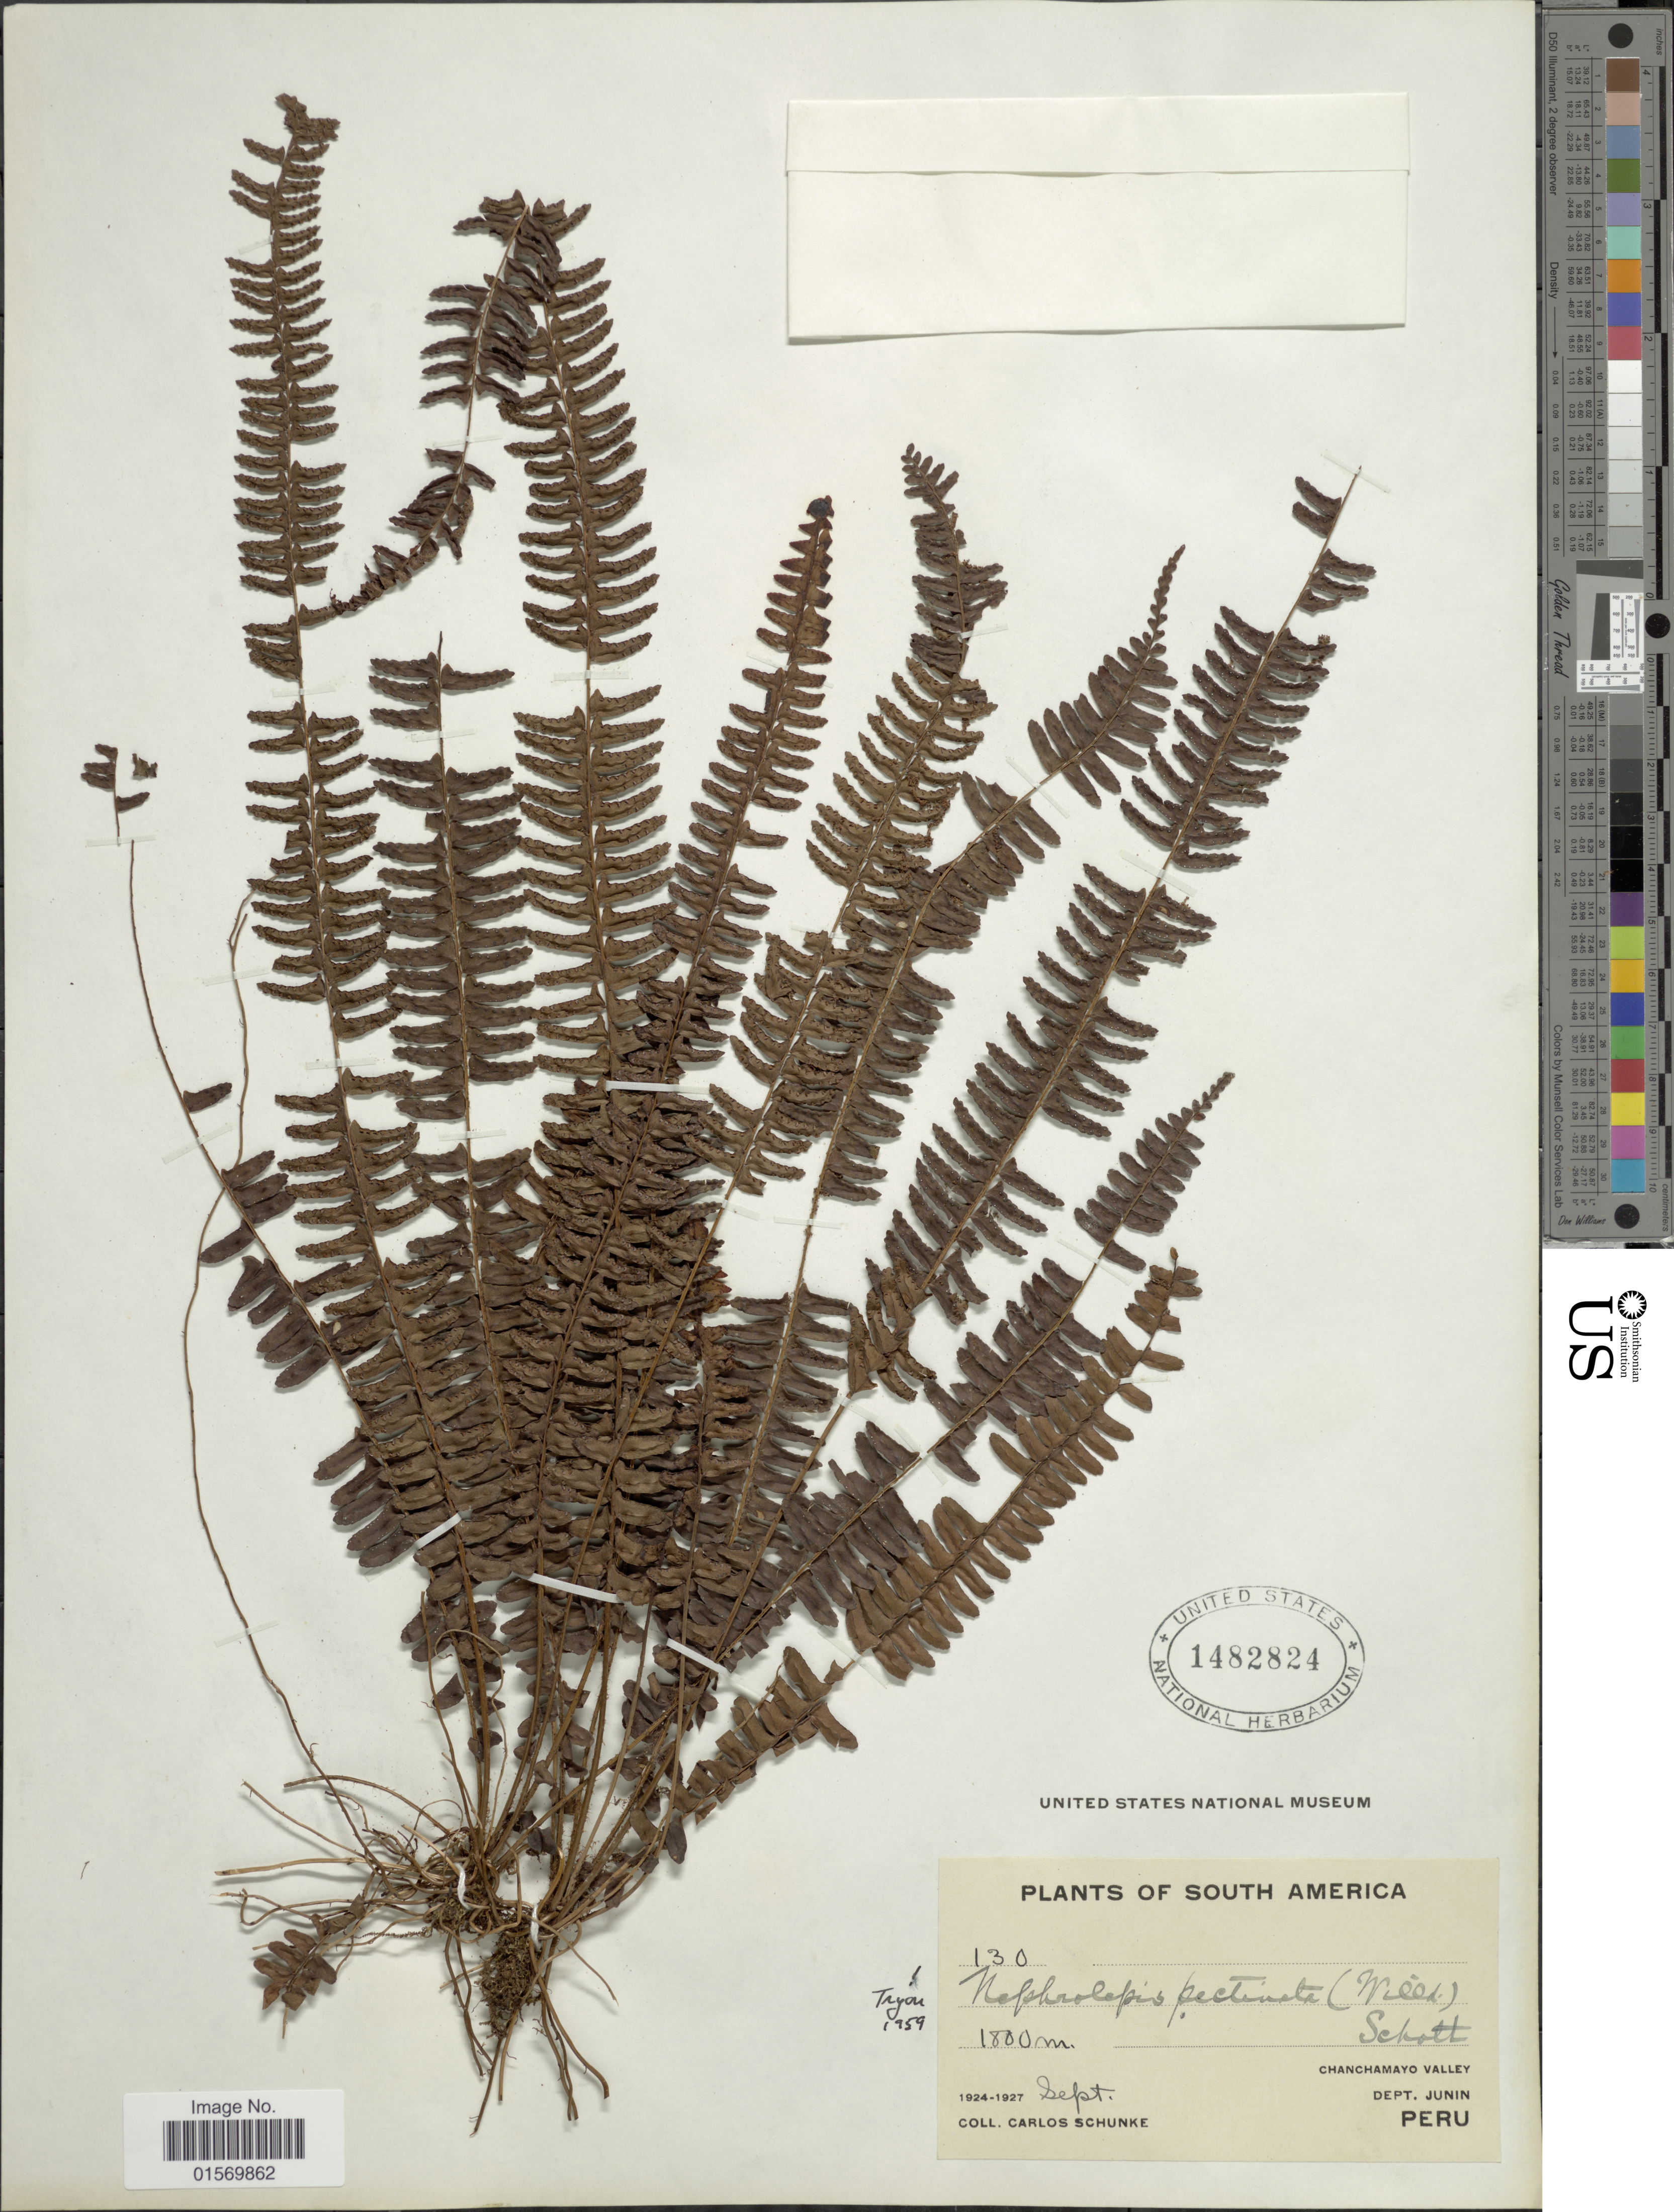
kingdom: Plantae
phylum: Tracheophyta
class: Polypodiopsida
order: Polypodiales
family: Nephrolepidaceae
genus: Nephrolepis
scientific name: Nephrolepis pectinata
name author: (Willd.) Schott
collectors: C. Schunke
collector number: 130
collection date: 1924-09/1927-09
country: Peru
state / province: Junín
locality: Chanchamayo Valley.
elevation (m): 1800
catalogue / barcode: US 1482824